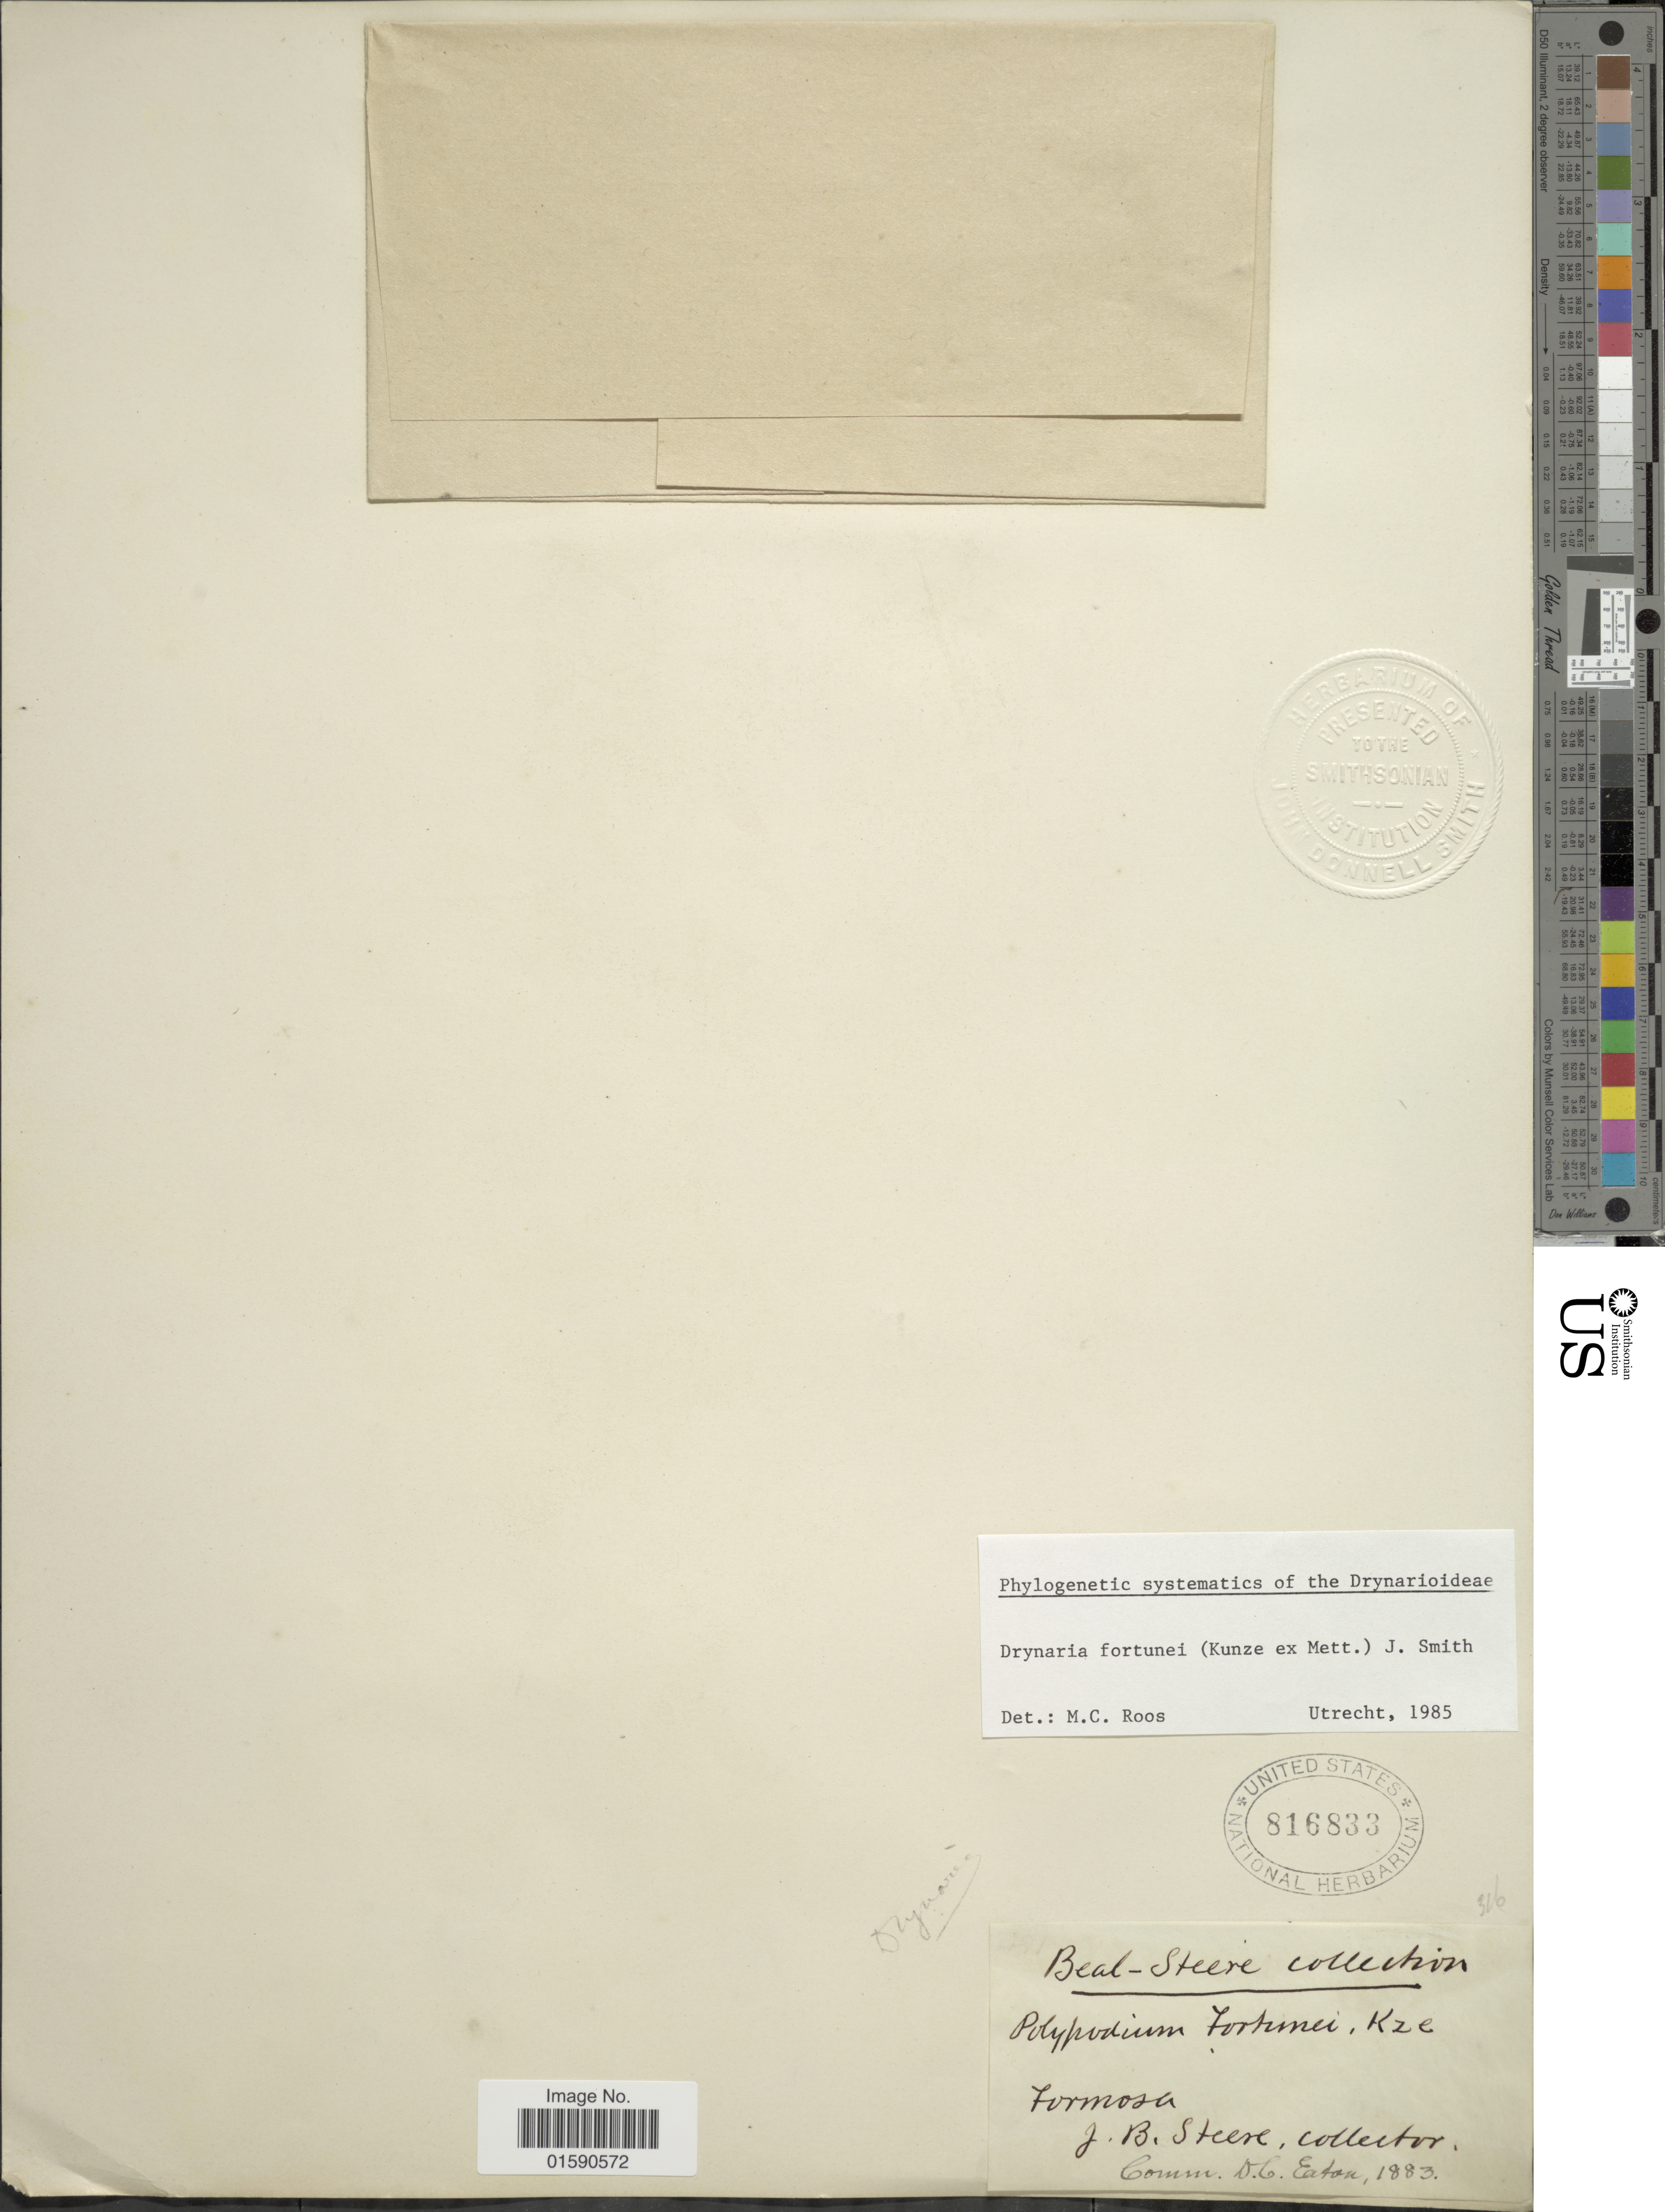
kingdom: Plantae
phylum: Tracheophyta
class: Polypodiopsida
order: Polypodiales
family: Polypodiaceae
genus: Drynaria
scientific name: Drynaria fortunei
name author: (Kunze ex Mett.) J. Sm.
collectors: J. B. Steere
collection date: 1883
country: Taiwan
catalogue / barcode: US 816833